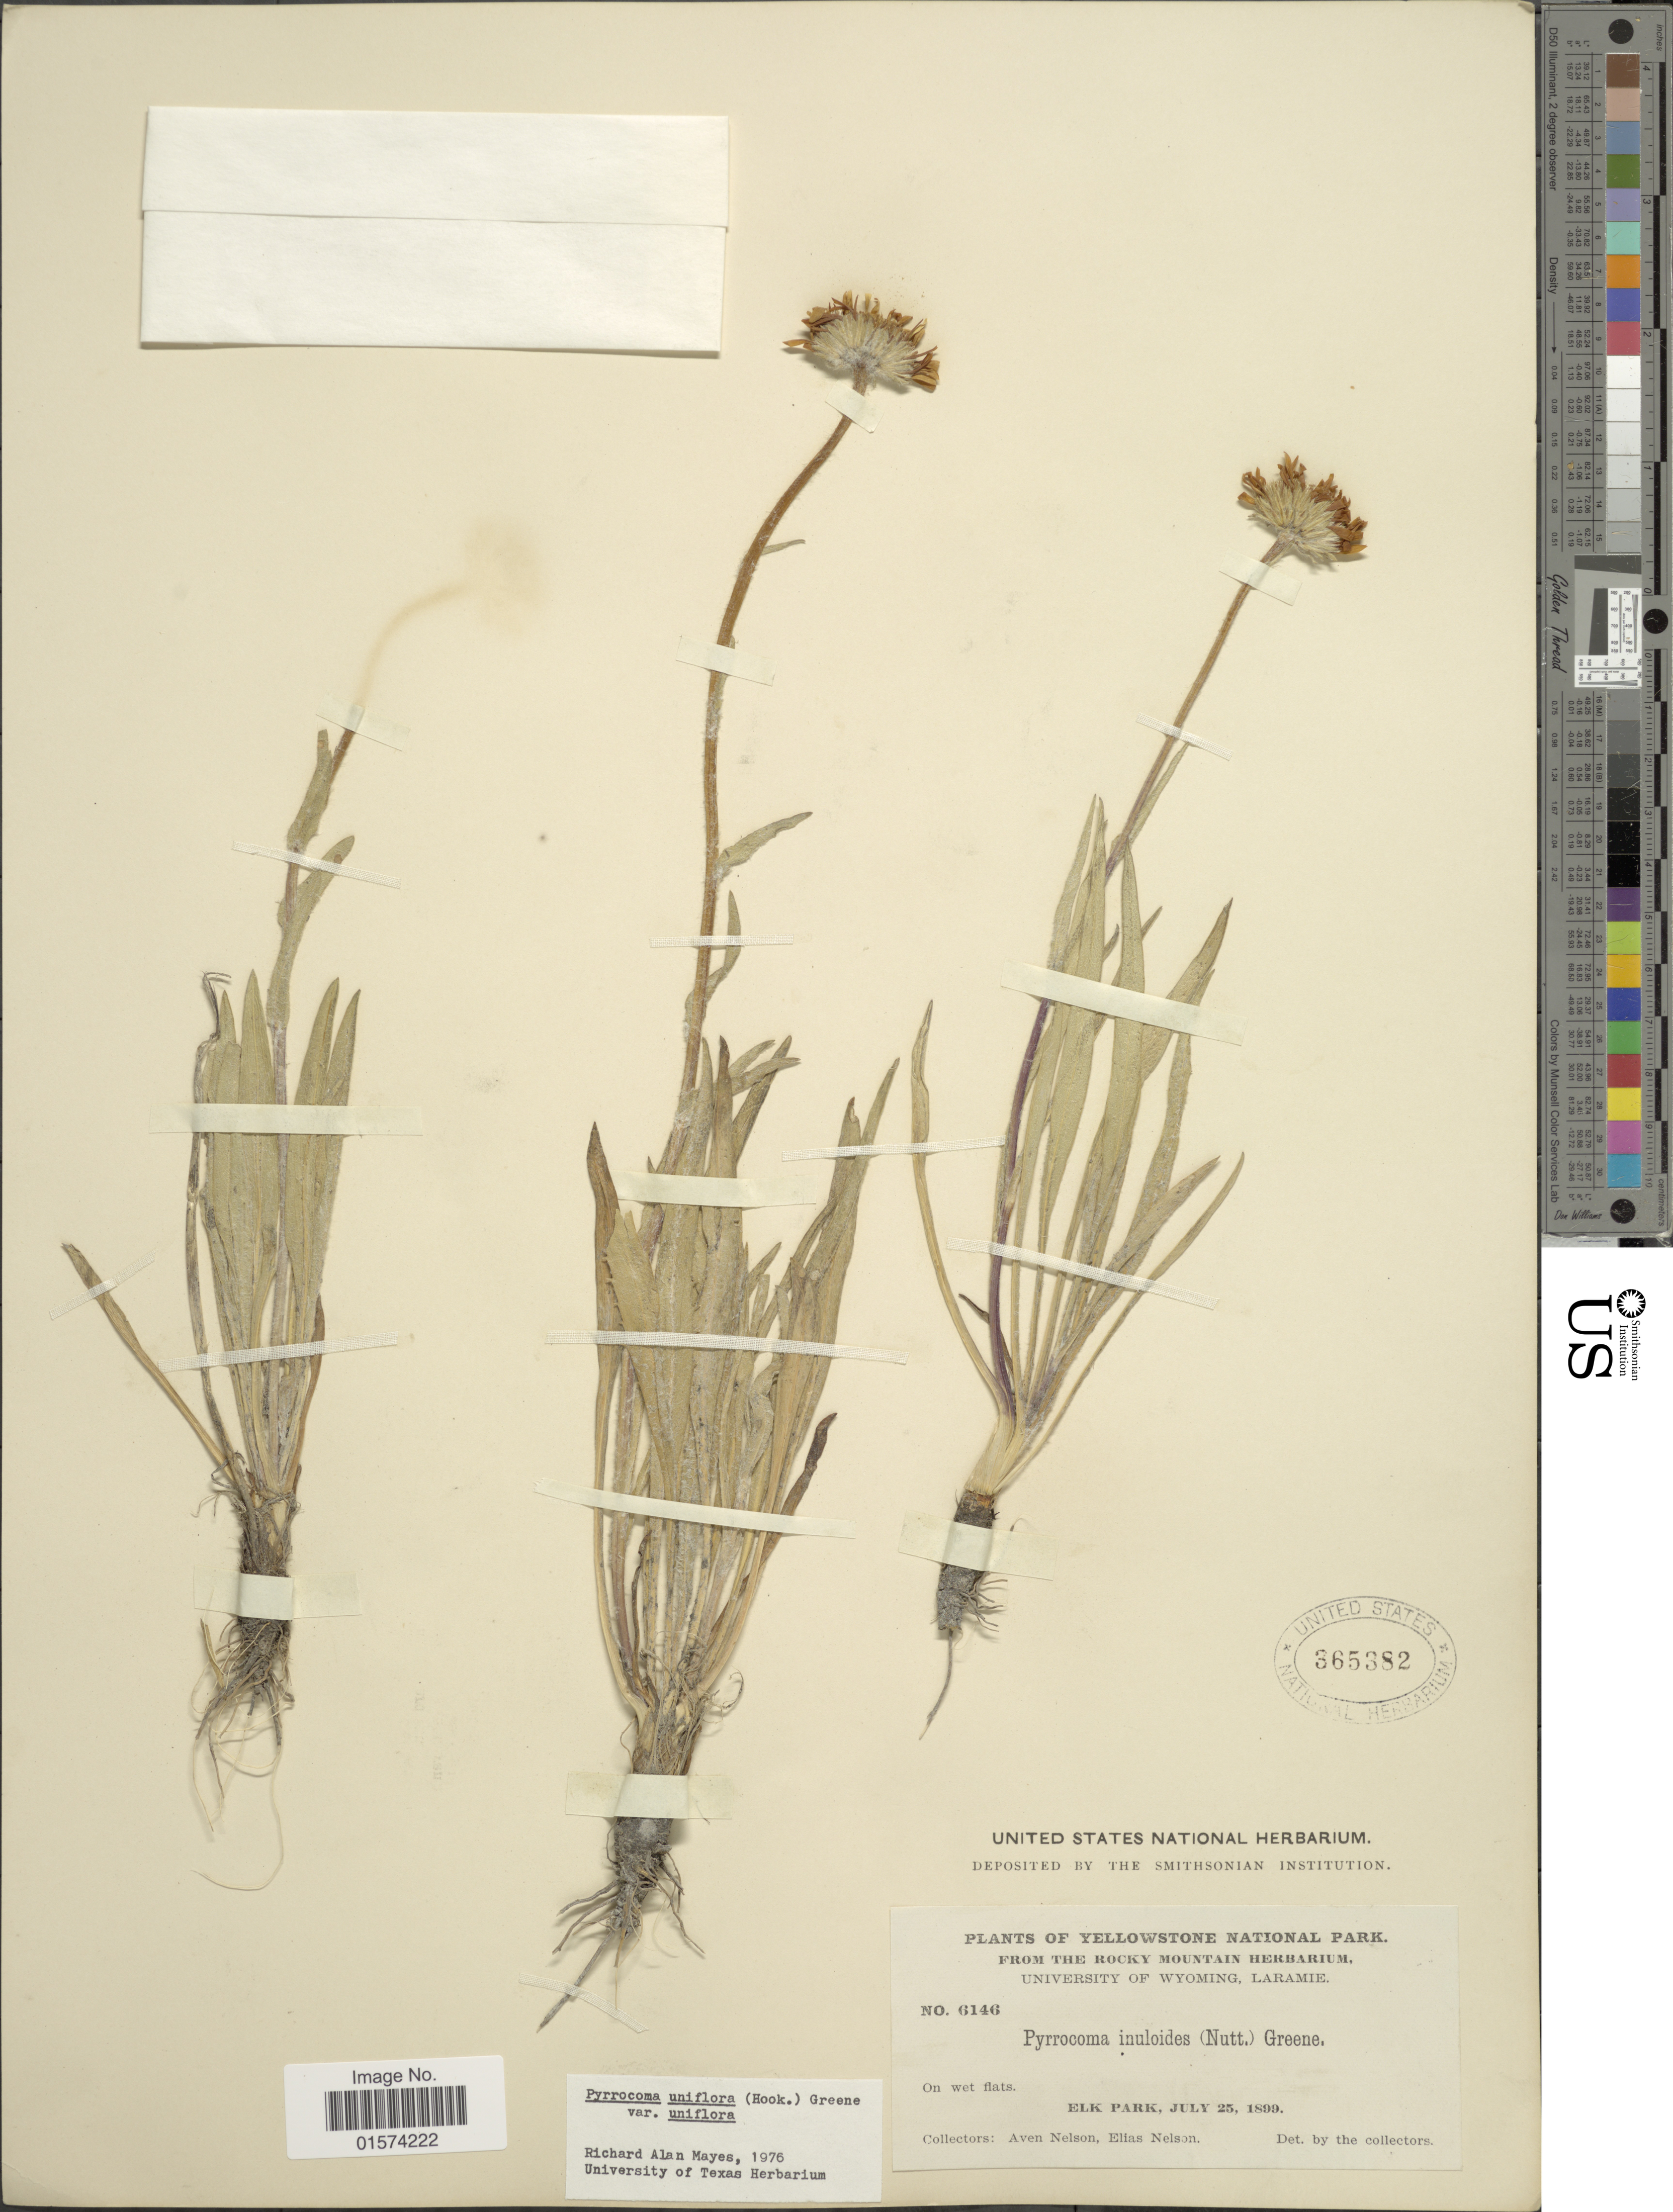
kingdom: Plantae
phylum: Tracheophyta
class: Magnoliopsida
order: Asterales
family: Asteraceae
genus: Pyrrocoma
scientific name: Pyrrocoma uniflora var. uniflora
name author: (Hook.) Greene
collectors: A. Nelson & E. Nelson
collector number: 6146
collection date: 1899-07-25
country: United States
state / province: Wyoming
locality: Yellowstone National Park, on wet flats, Elk Park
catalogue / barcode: US 365382